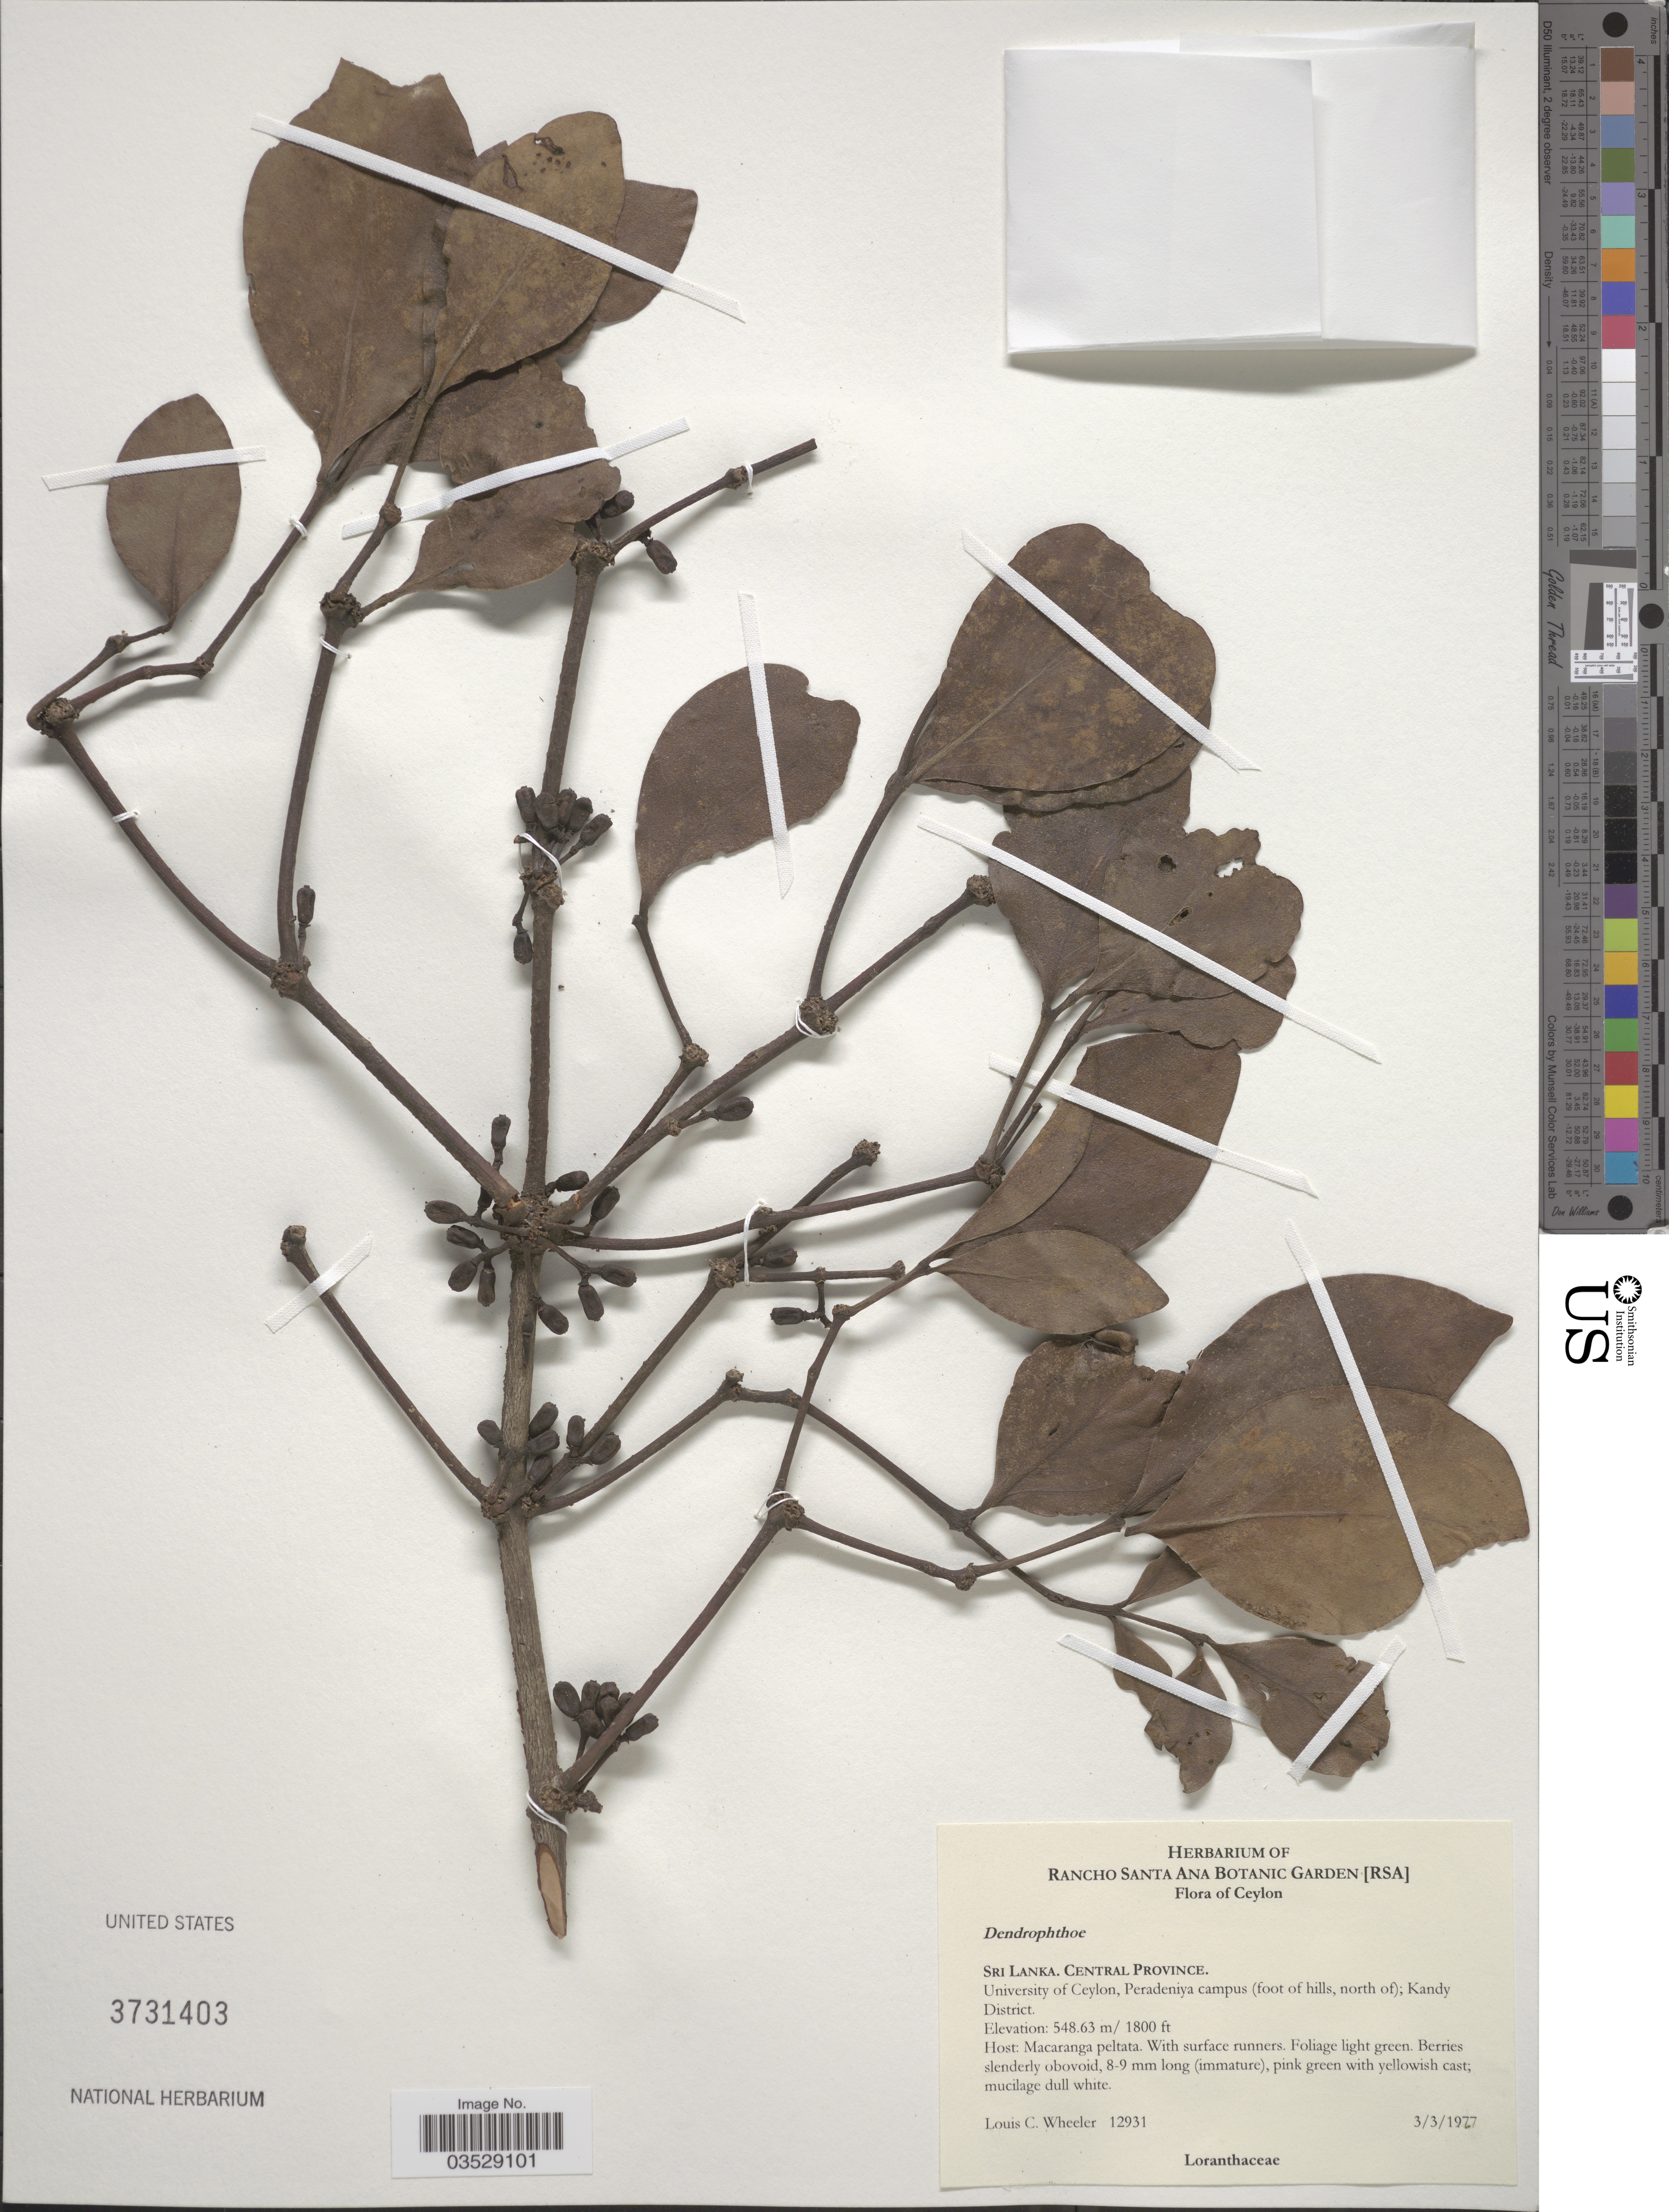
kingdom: Plantae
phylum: Tracheophyta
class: Magnoliopsida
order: Santalales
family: Loranthaceae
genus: Dendrophthoe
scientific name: Dendrophthoe sp.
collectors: L. C. Wheeler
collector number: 12931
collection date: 1977-03-03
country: Sri Lanka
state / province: Central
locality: Ceylon. University of Ceylon, Peradeniya campus (foot of hills, north of); Kandy District.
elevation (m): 549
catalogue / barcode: US 3731403